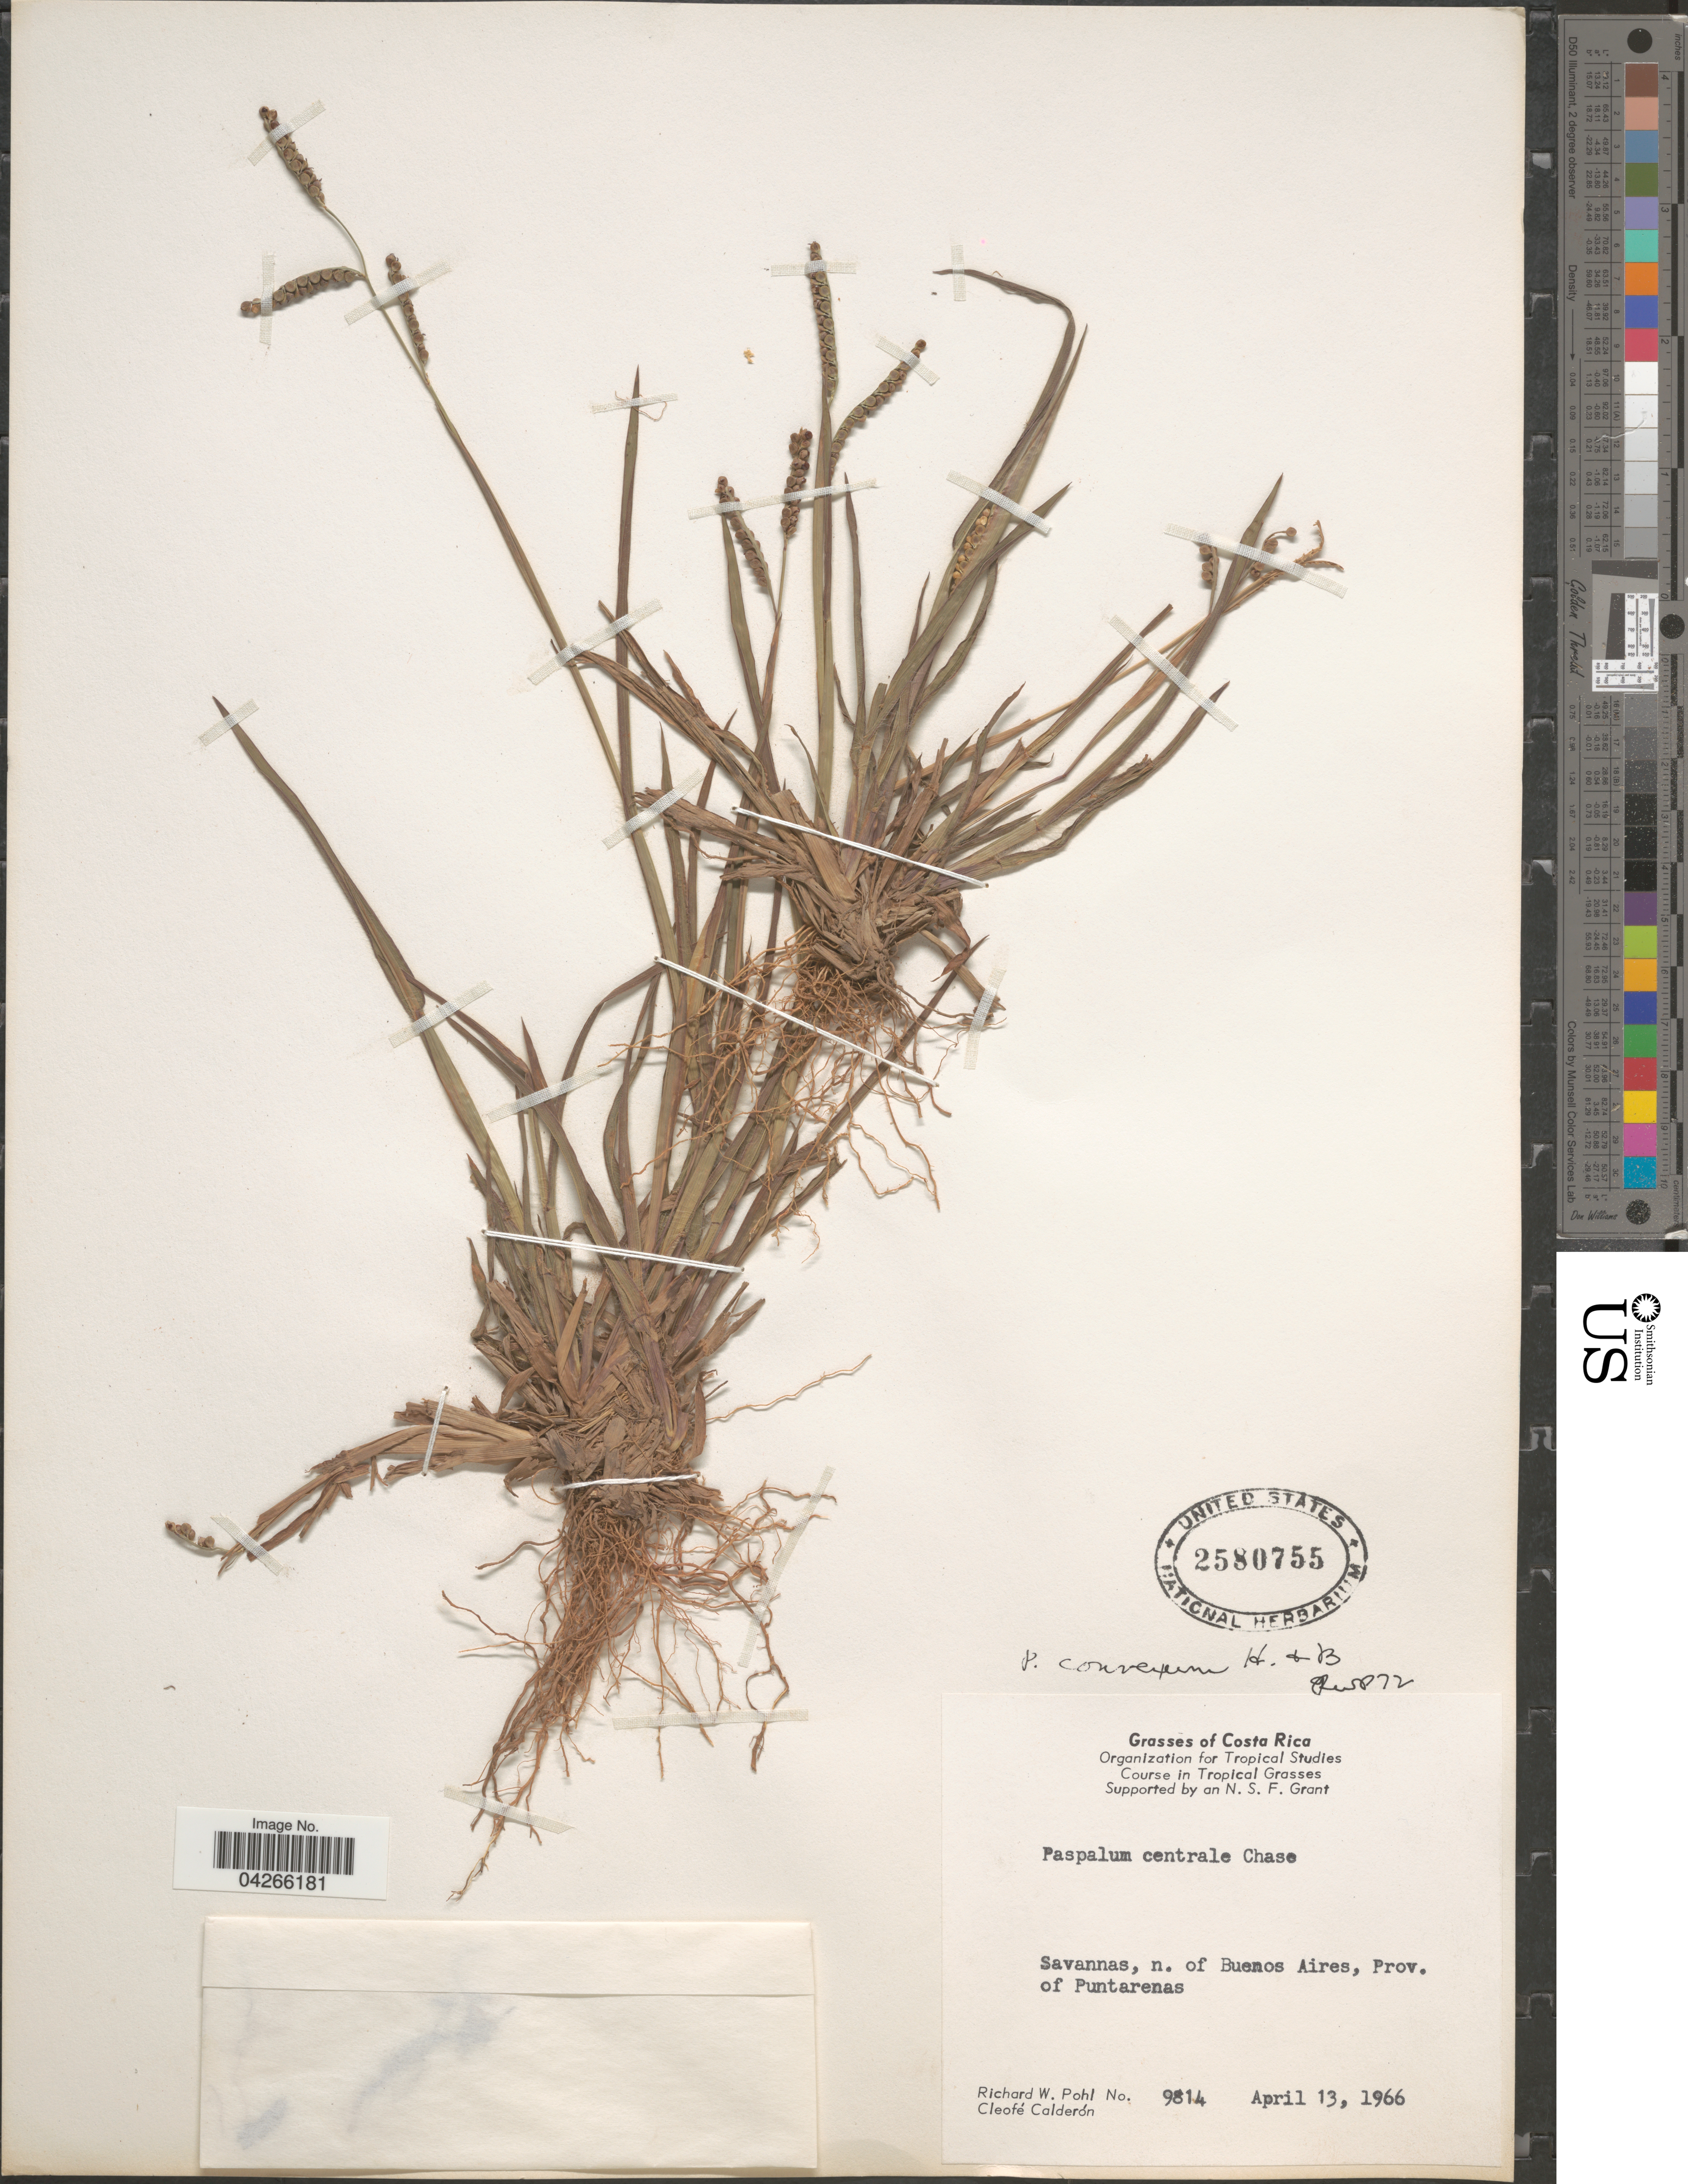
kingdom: Plantae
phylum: Tracheophyta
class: Liliopsida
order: Poales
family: Poaceae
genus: Paspalum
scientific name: Paspalum convexum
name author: Humb. & Bonpl. ex Flüggé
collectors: R. W. Pohl & C. E. Calderón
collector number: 9814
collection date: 1966-04-13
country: Costa Rica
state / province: Puntarenas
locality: Savannas, n. of Buenos Aires.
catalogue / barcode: US 2580755